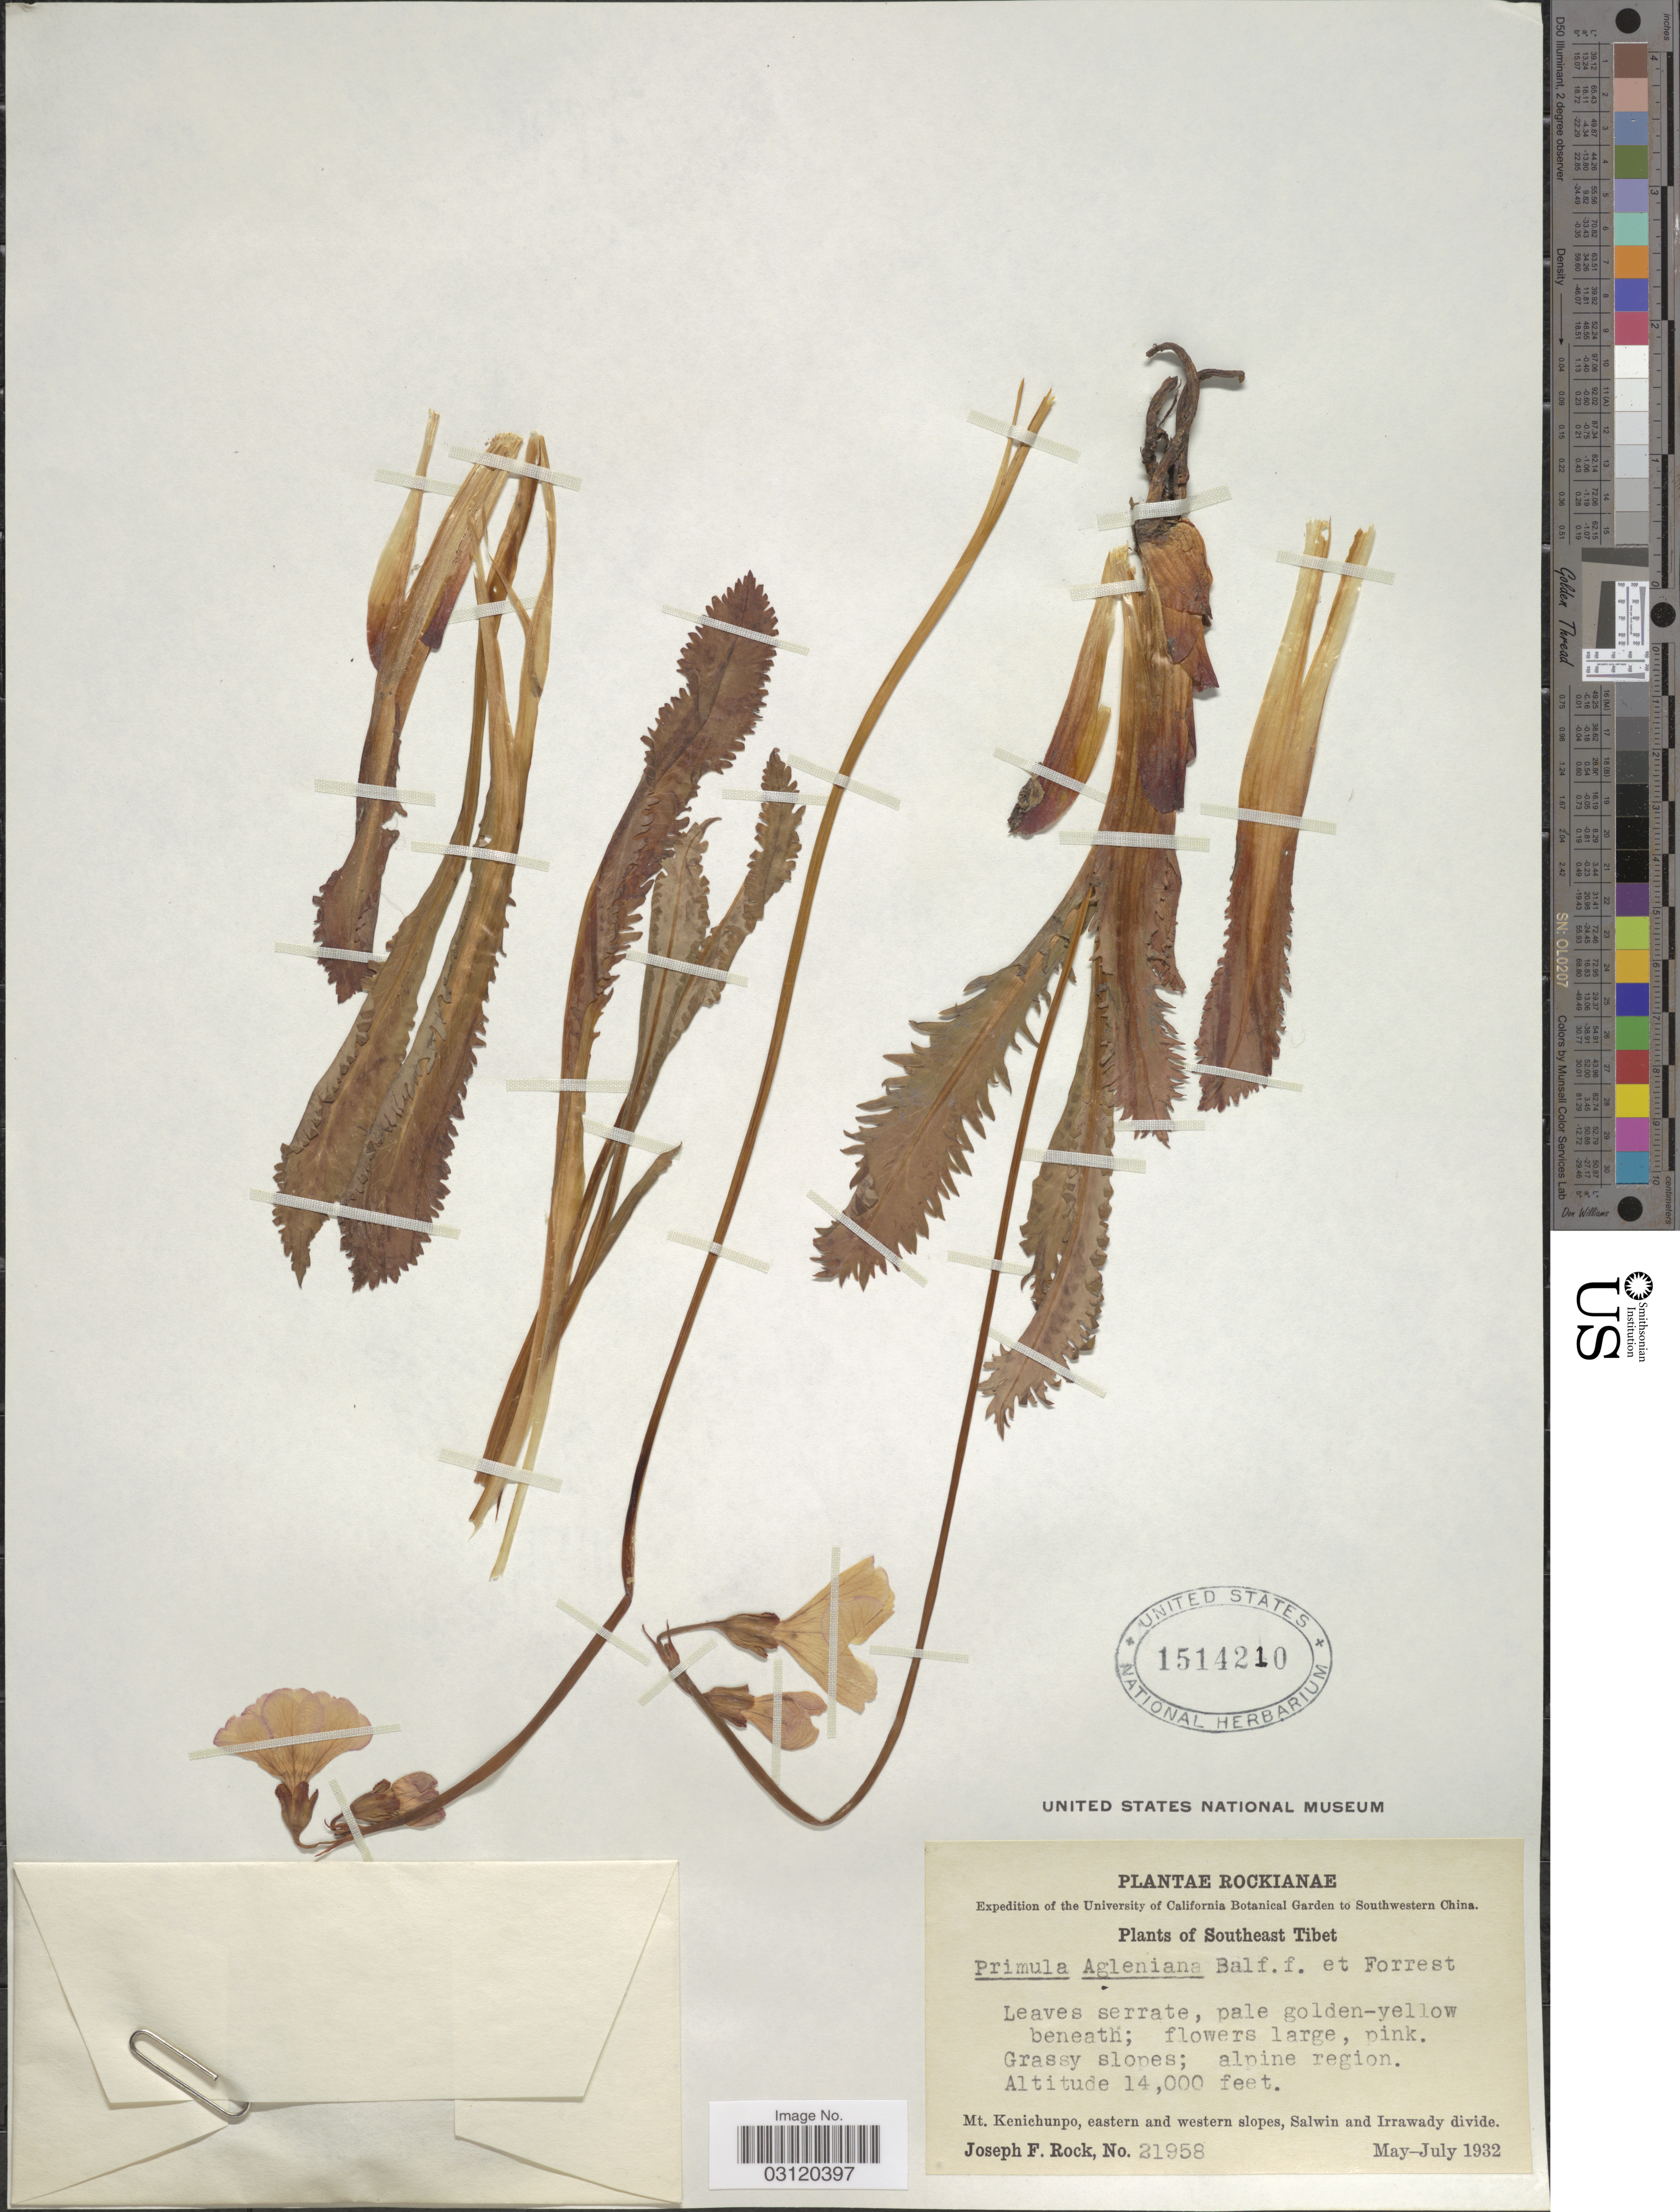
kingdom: Plantae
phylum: Tracheophyta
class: Magnoliopsida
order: Ericales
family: Primulaceae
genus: Primula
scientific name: Primula agleniana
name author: Balf. f. & Forrest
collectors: J. F. Rock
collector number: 21958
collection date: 1932-05/1932-07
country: China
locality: Southwestern China. Southeast Tibet. Mt. Kenichunpo, eastern and western slopes, Salwin and Irrawady divide.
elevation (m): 4267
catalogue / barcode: US 1514210